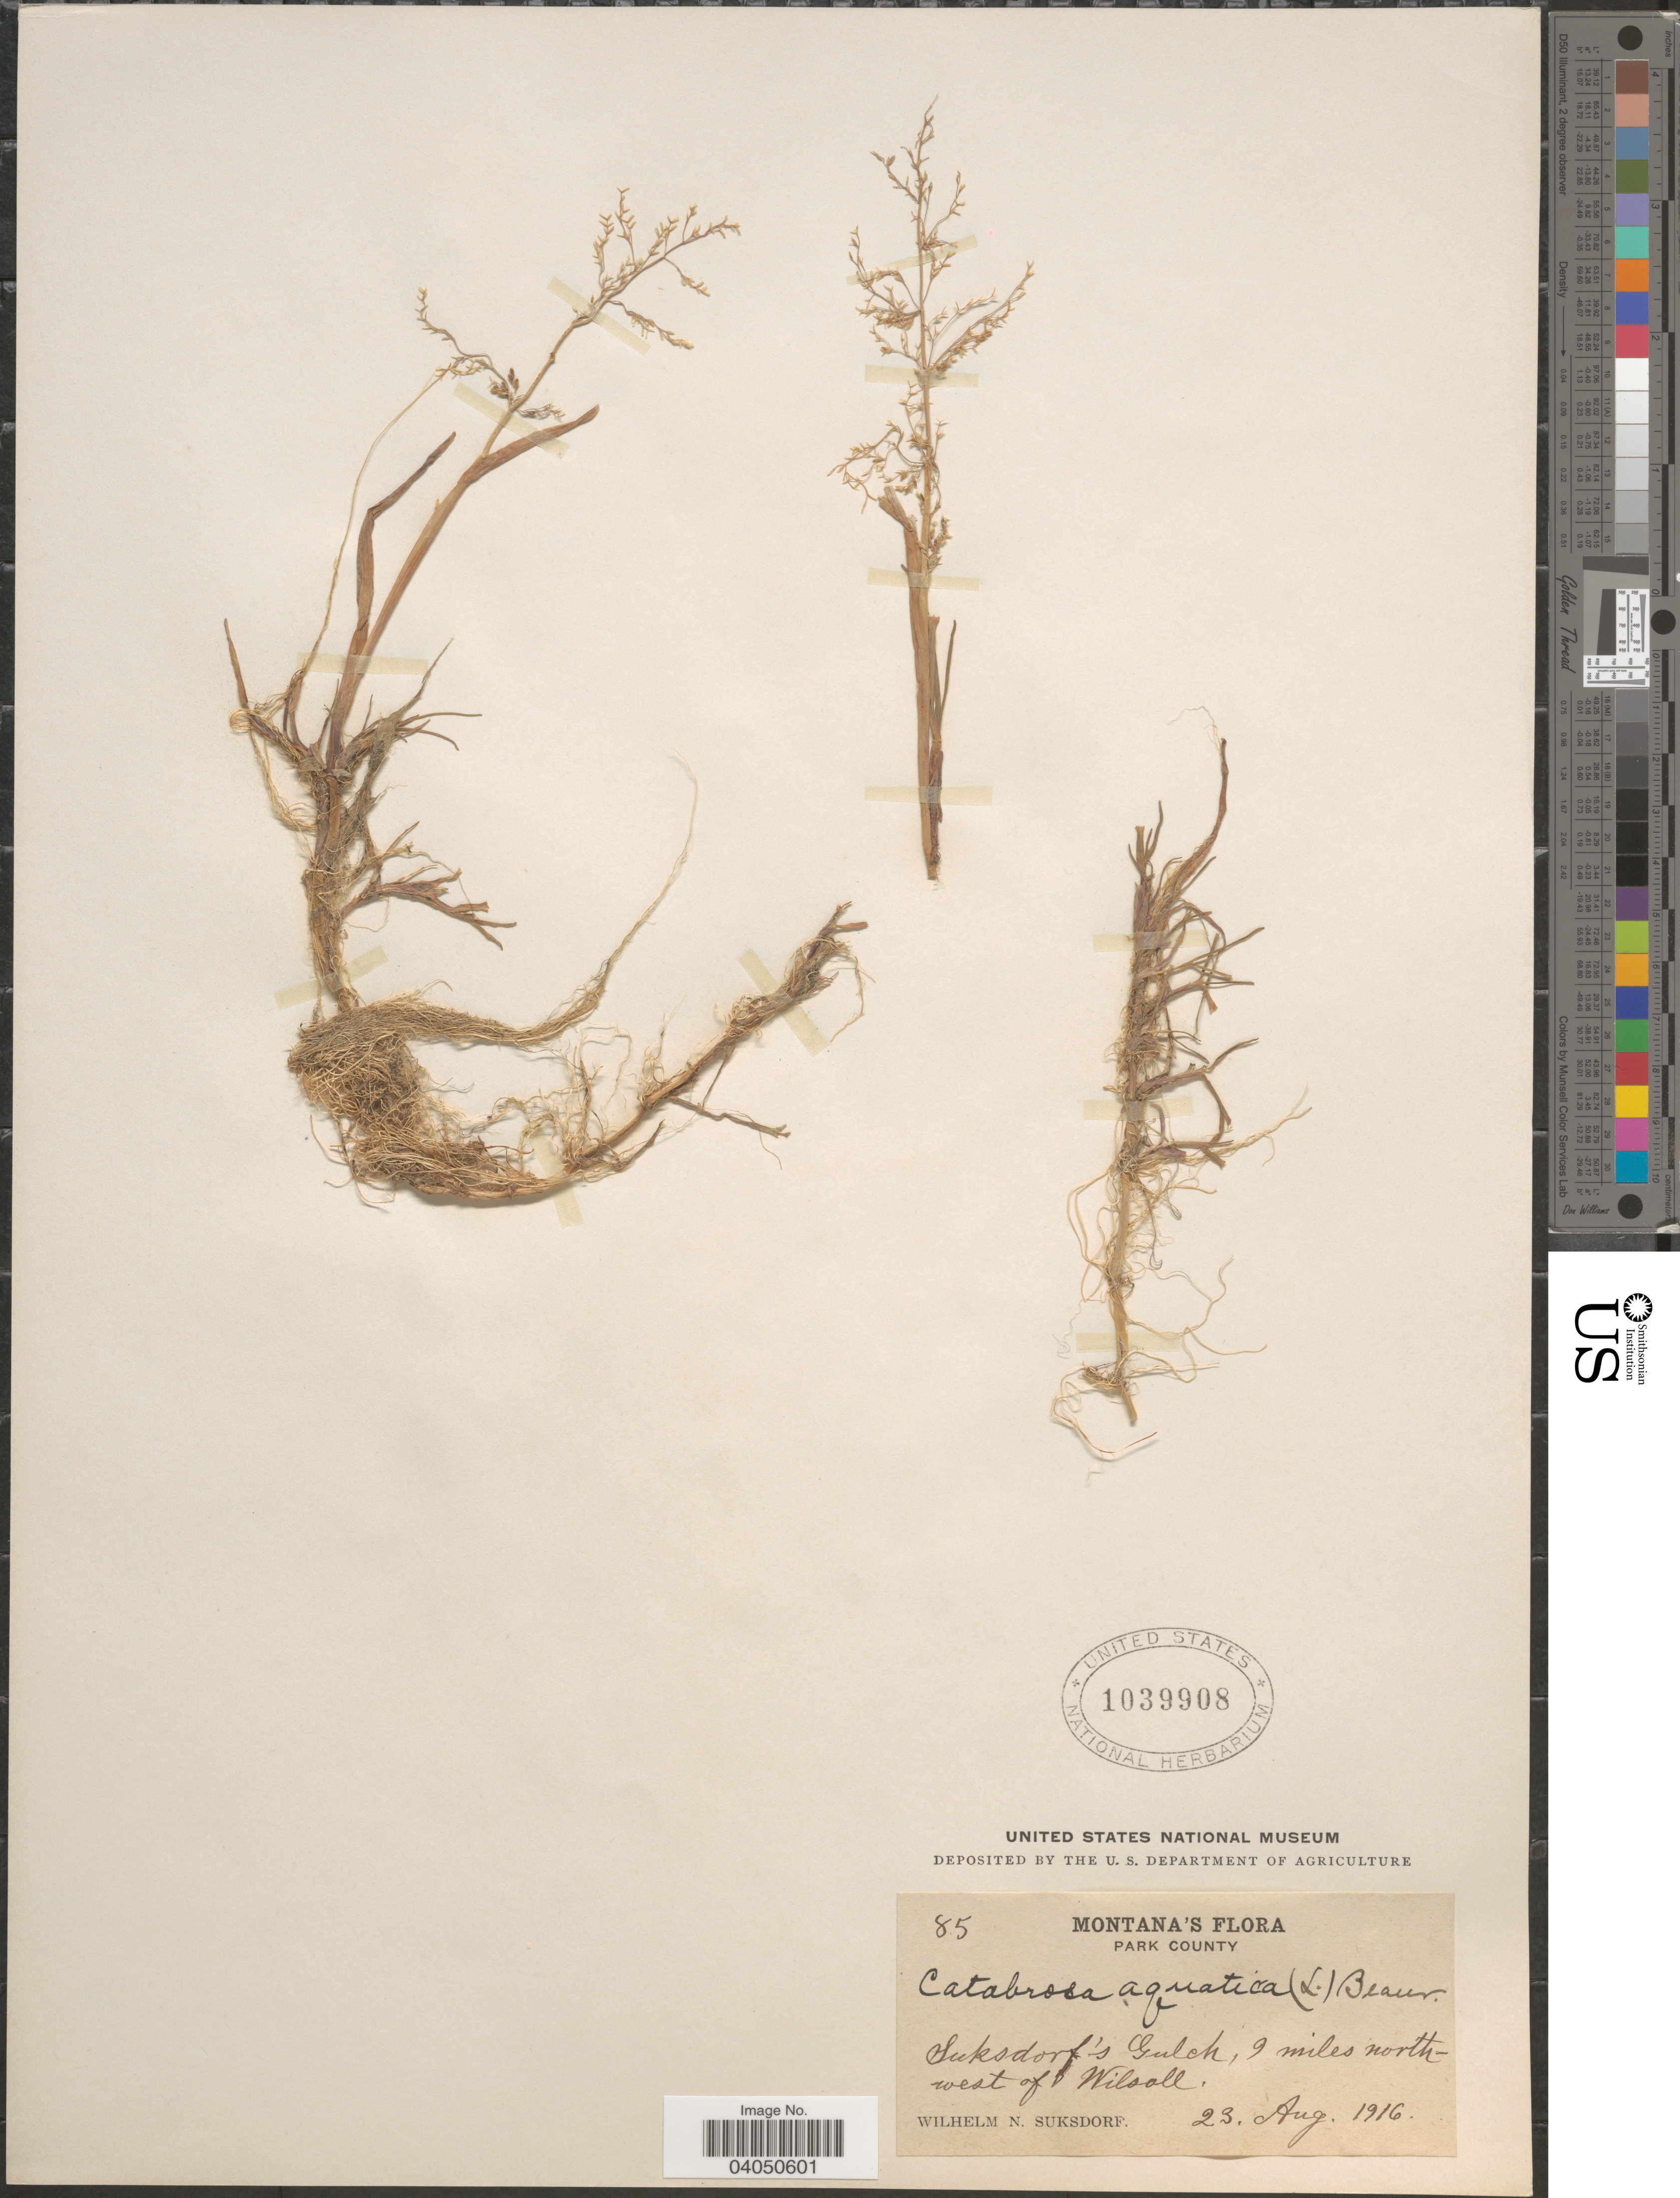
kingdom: Plantae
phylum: Tracheophyta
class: Liliopsida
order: Poales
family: Poaceae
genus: Catabrosa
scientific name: Catabrosa aquatica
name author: (L.) P. Beauv.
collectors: W. N. Suksdorf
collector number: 85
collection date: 1916-08-23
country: United States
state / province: Montana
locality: Park County. Suksdorf's Gulch, 9 miles northwest of Wilsoll.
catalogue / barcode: US 1039908